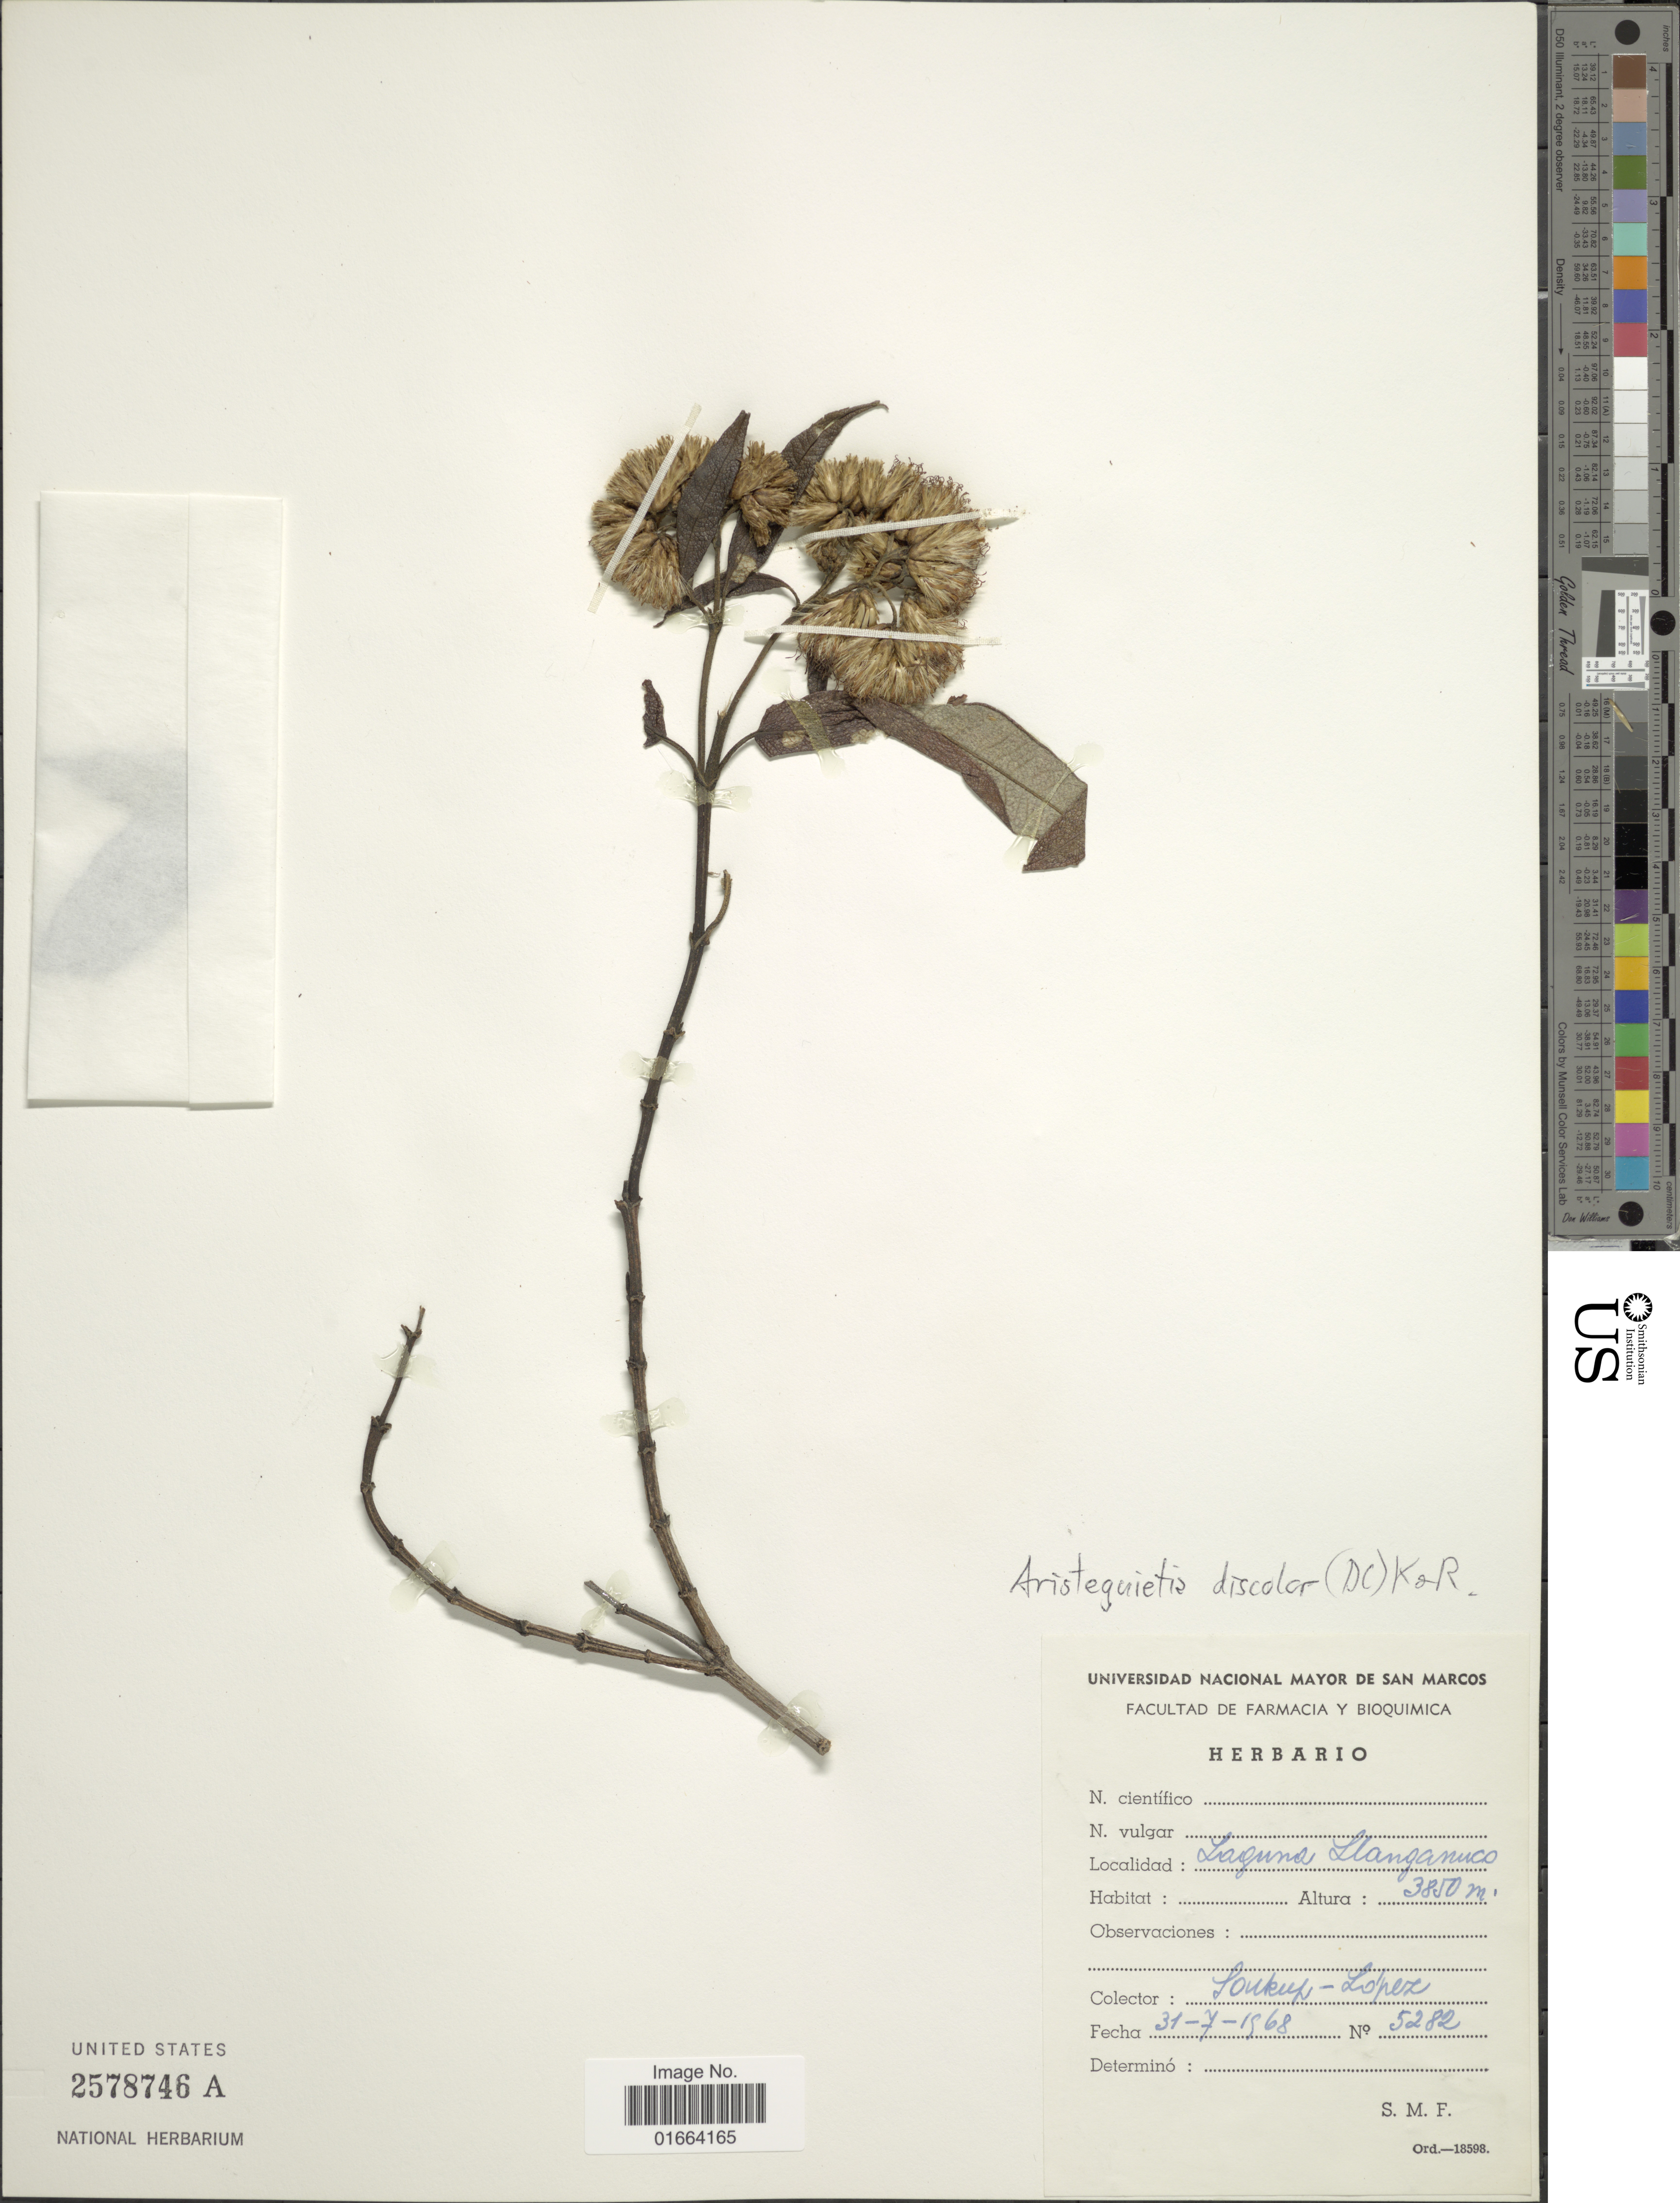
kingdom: Plantae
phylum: Tracheophyta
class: Magnoliopsida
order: Asterales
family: Asteraceae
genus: Aristeguietia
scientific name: Aristeguietia discolor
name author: (DC.) R.M. King & H. Rob.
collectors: J. Soukup & Lopez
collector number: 5282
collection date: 1968-07-31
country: Peru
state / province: Ancash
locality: Laguna Llanganuco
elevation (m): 3850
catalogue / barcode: US 2578746A